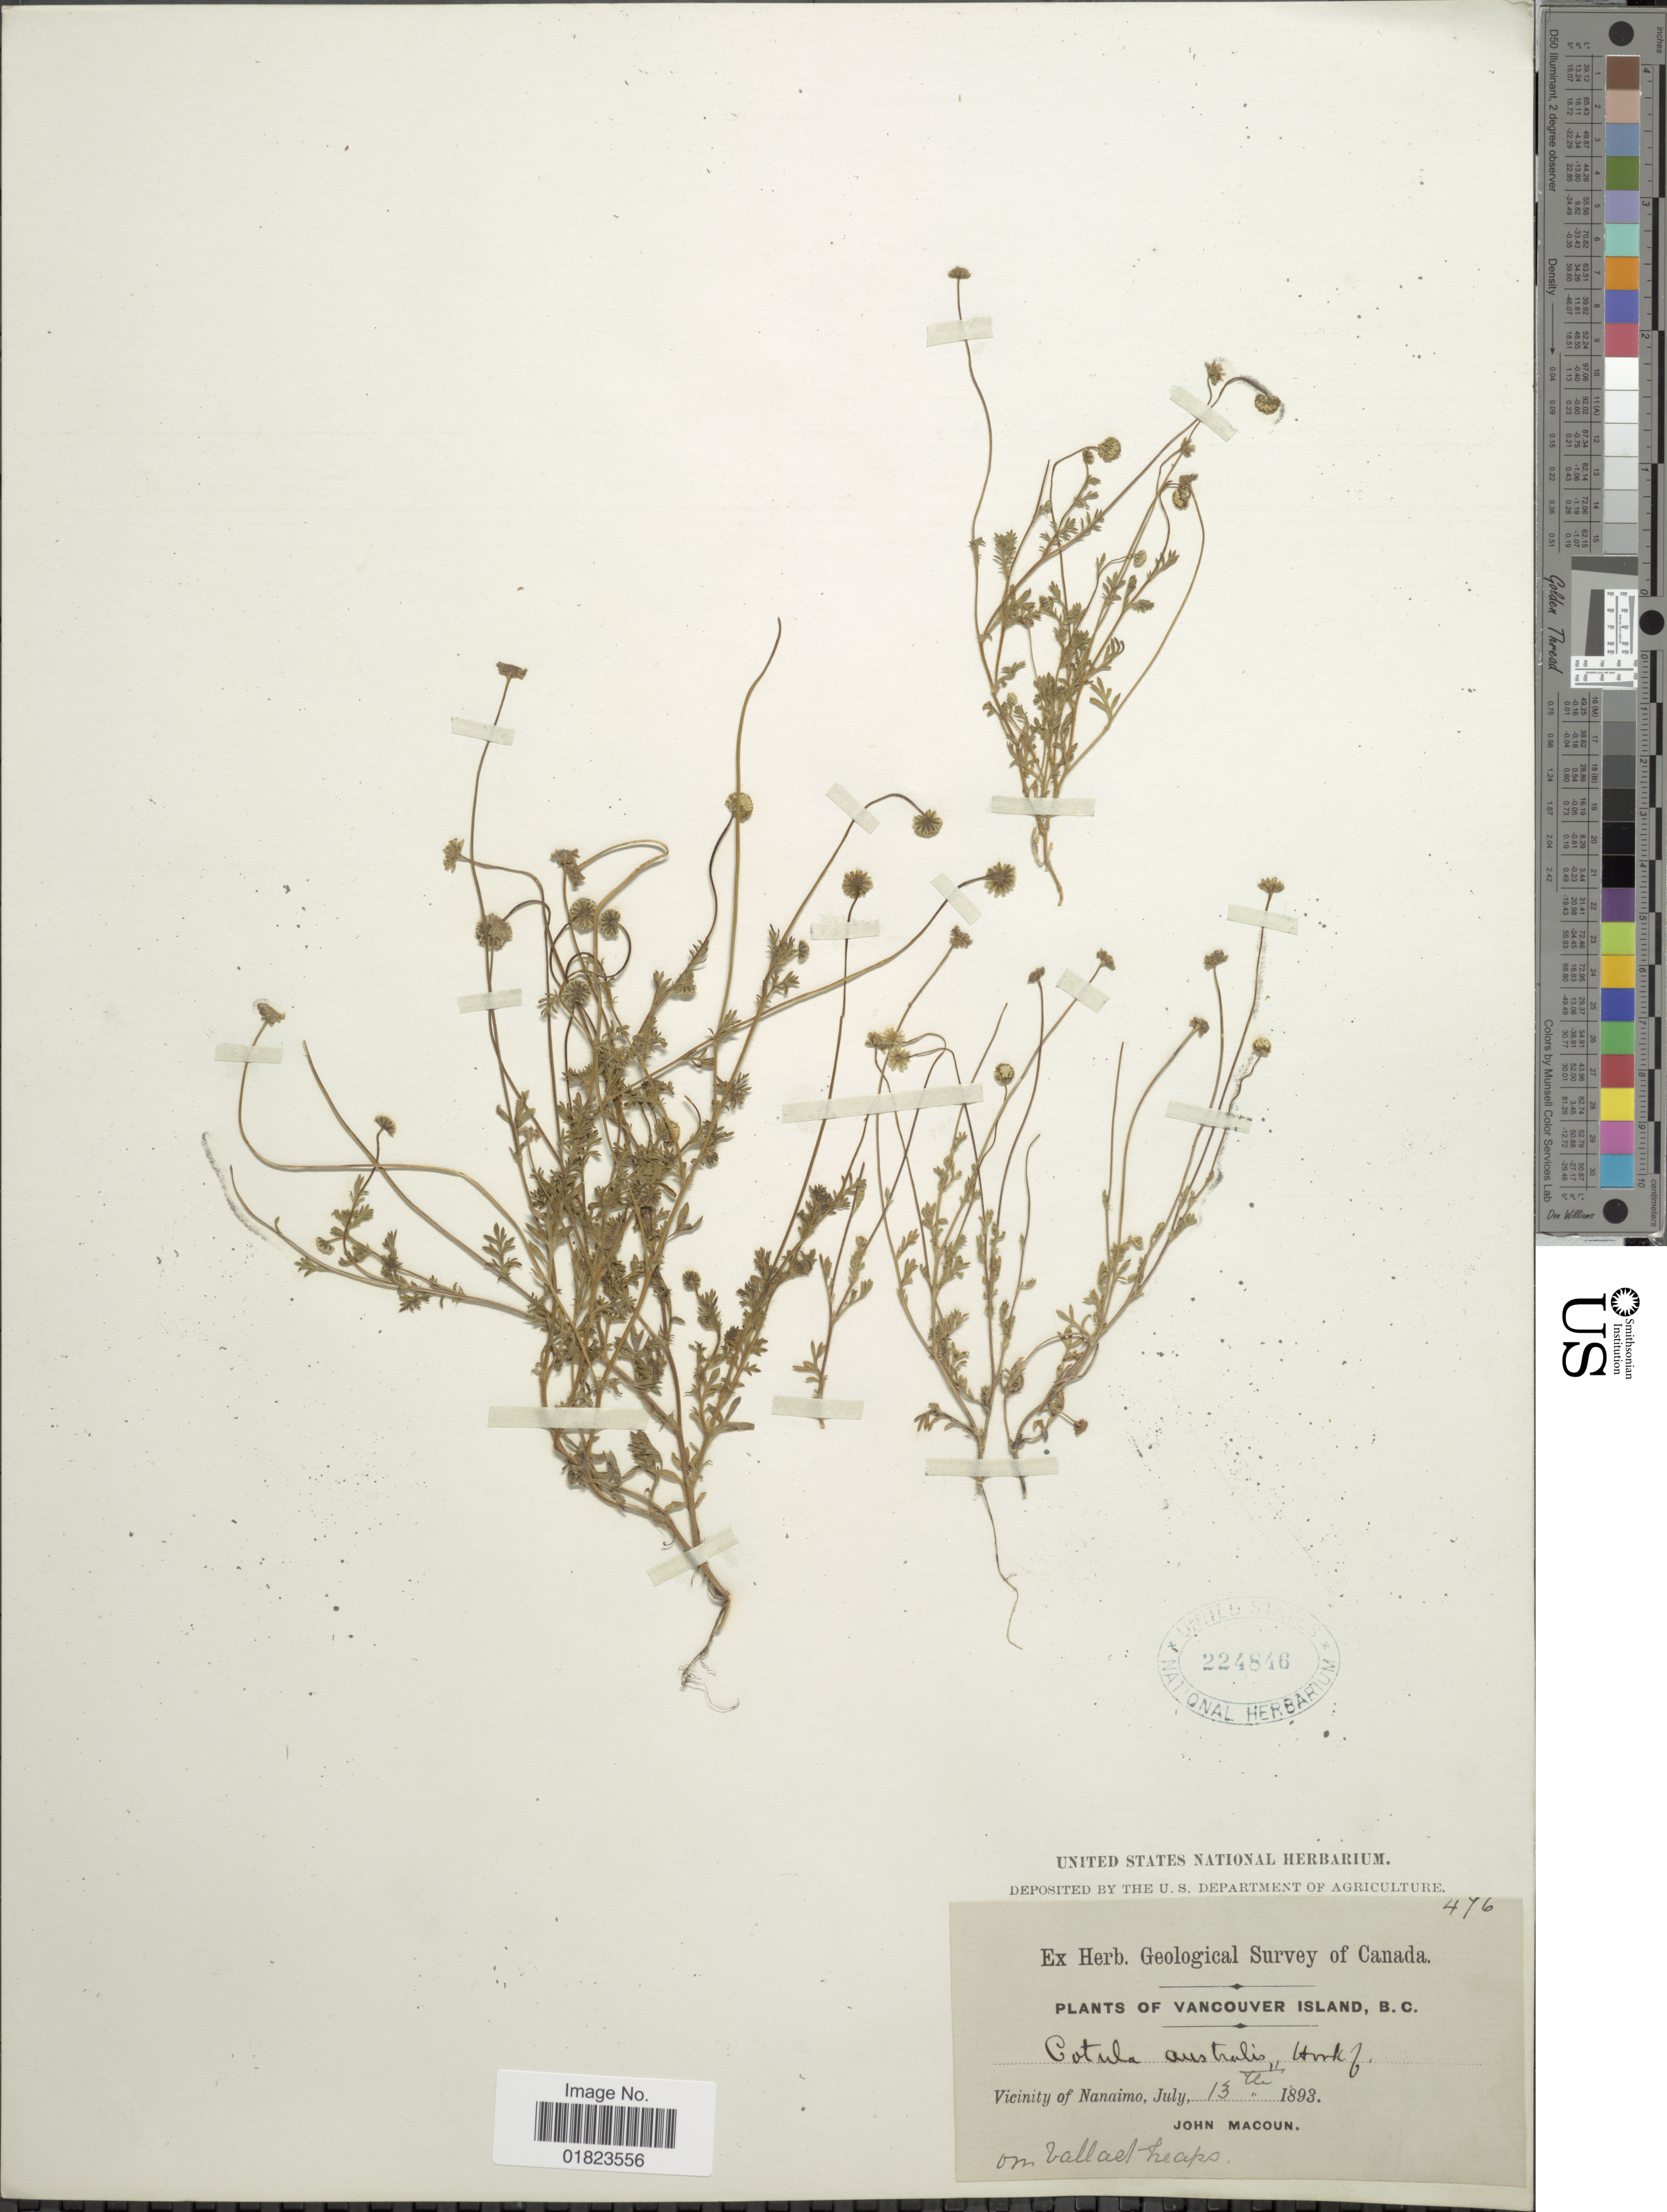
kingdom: Plantae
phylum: Tracheophyta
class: Magnoliopsida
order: Asterales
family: Asteraceae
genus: Cotula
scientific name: Cotula australis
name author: (Sieber ex Spreng.) Hook. f.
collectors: J. Macoun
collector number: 476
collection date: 1893-07-13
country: Canada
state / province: British Columbia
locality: Vancouver Island, B.C. Vicinity of Nanaimo.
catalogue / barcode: US 224846